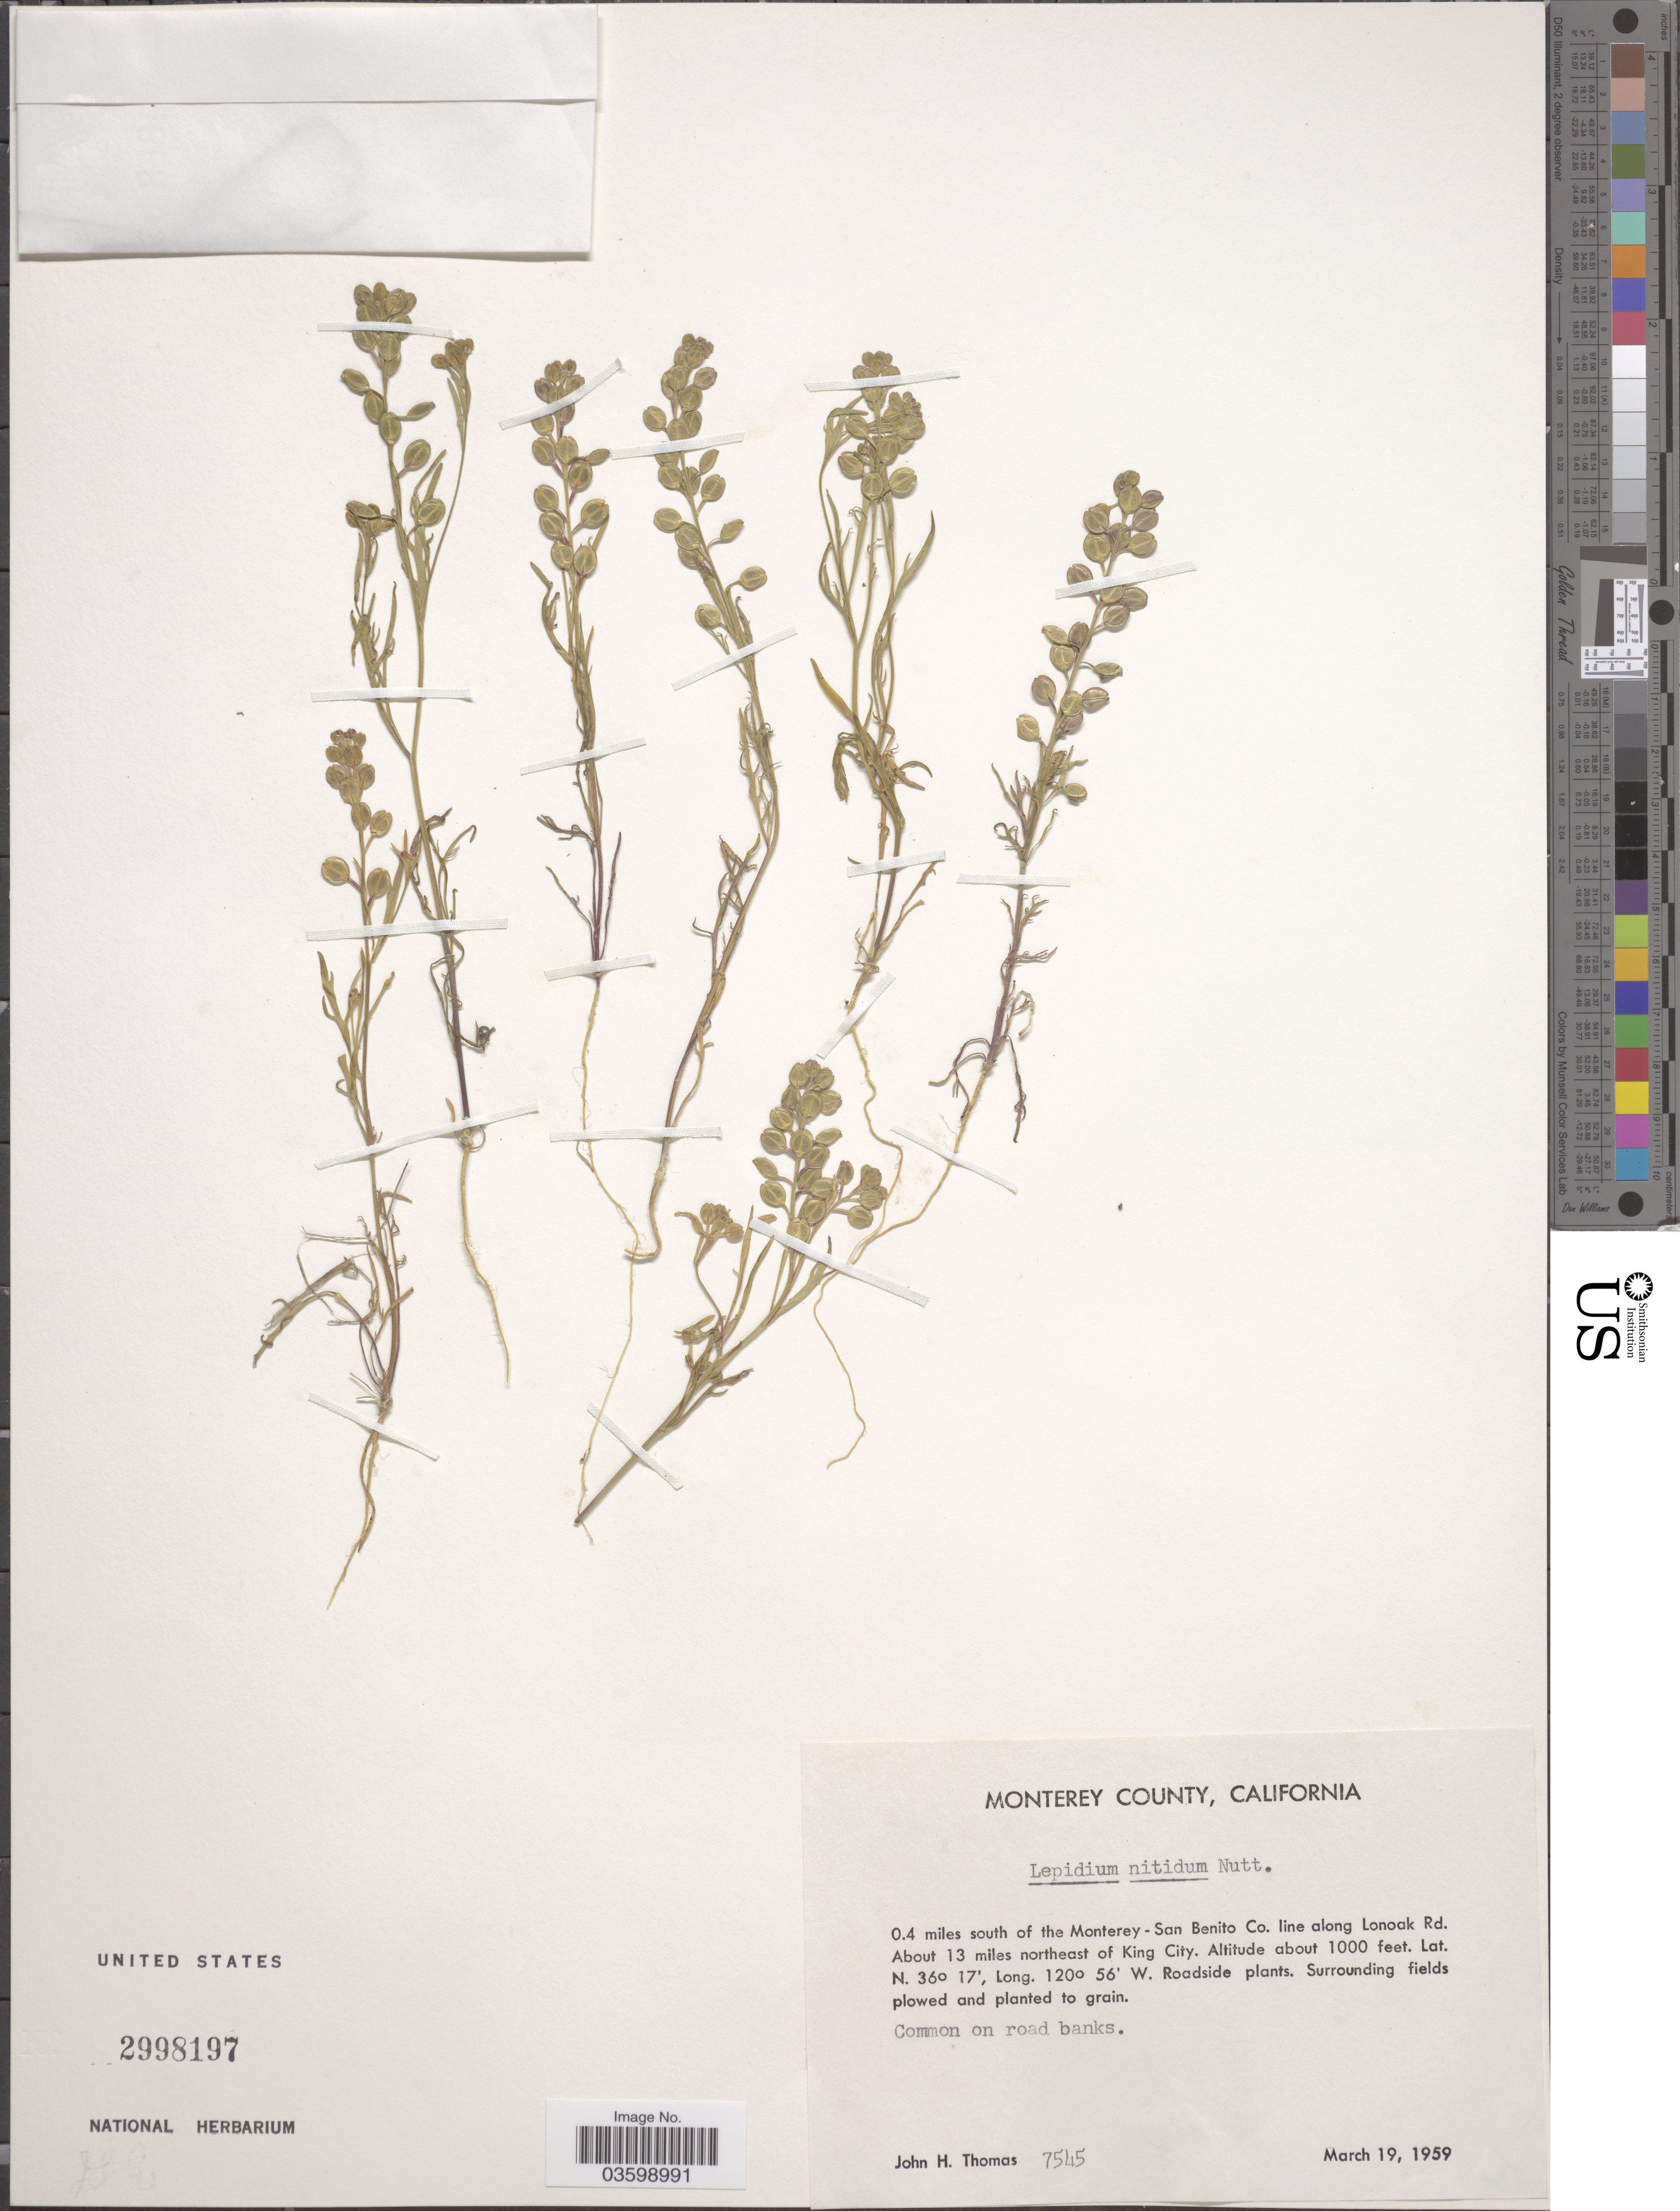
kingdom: Plantae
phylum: Tracheophyta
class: Magnoliopsida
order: Brassicales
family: Brassicaceae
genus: Lepidium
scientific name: Lepidium nitidum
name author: Nutt.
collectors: J. H. Thomas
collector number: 7545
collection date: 1959-03-19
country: United States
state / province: California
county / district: Monterey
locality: Monterey County. 0.4 miles south of the Monterey - San Benito Co. line along Lonoak Rd. About 13 miles northeast of King City.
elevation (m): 305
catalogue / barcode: US 2998197